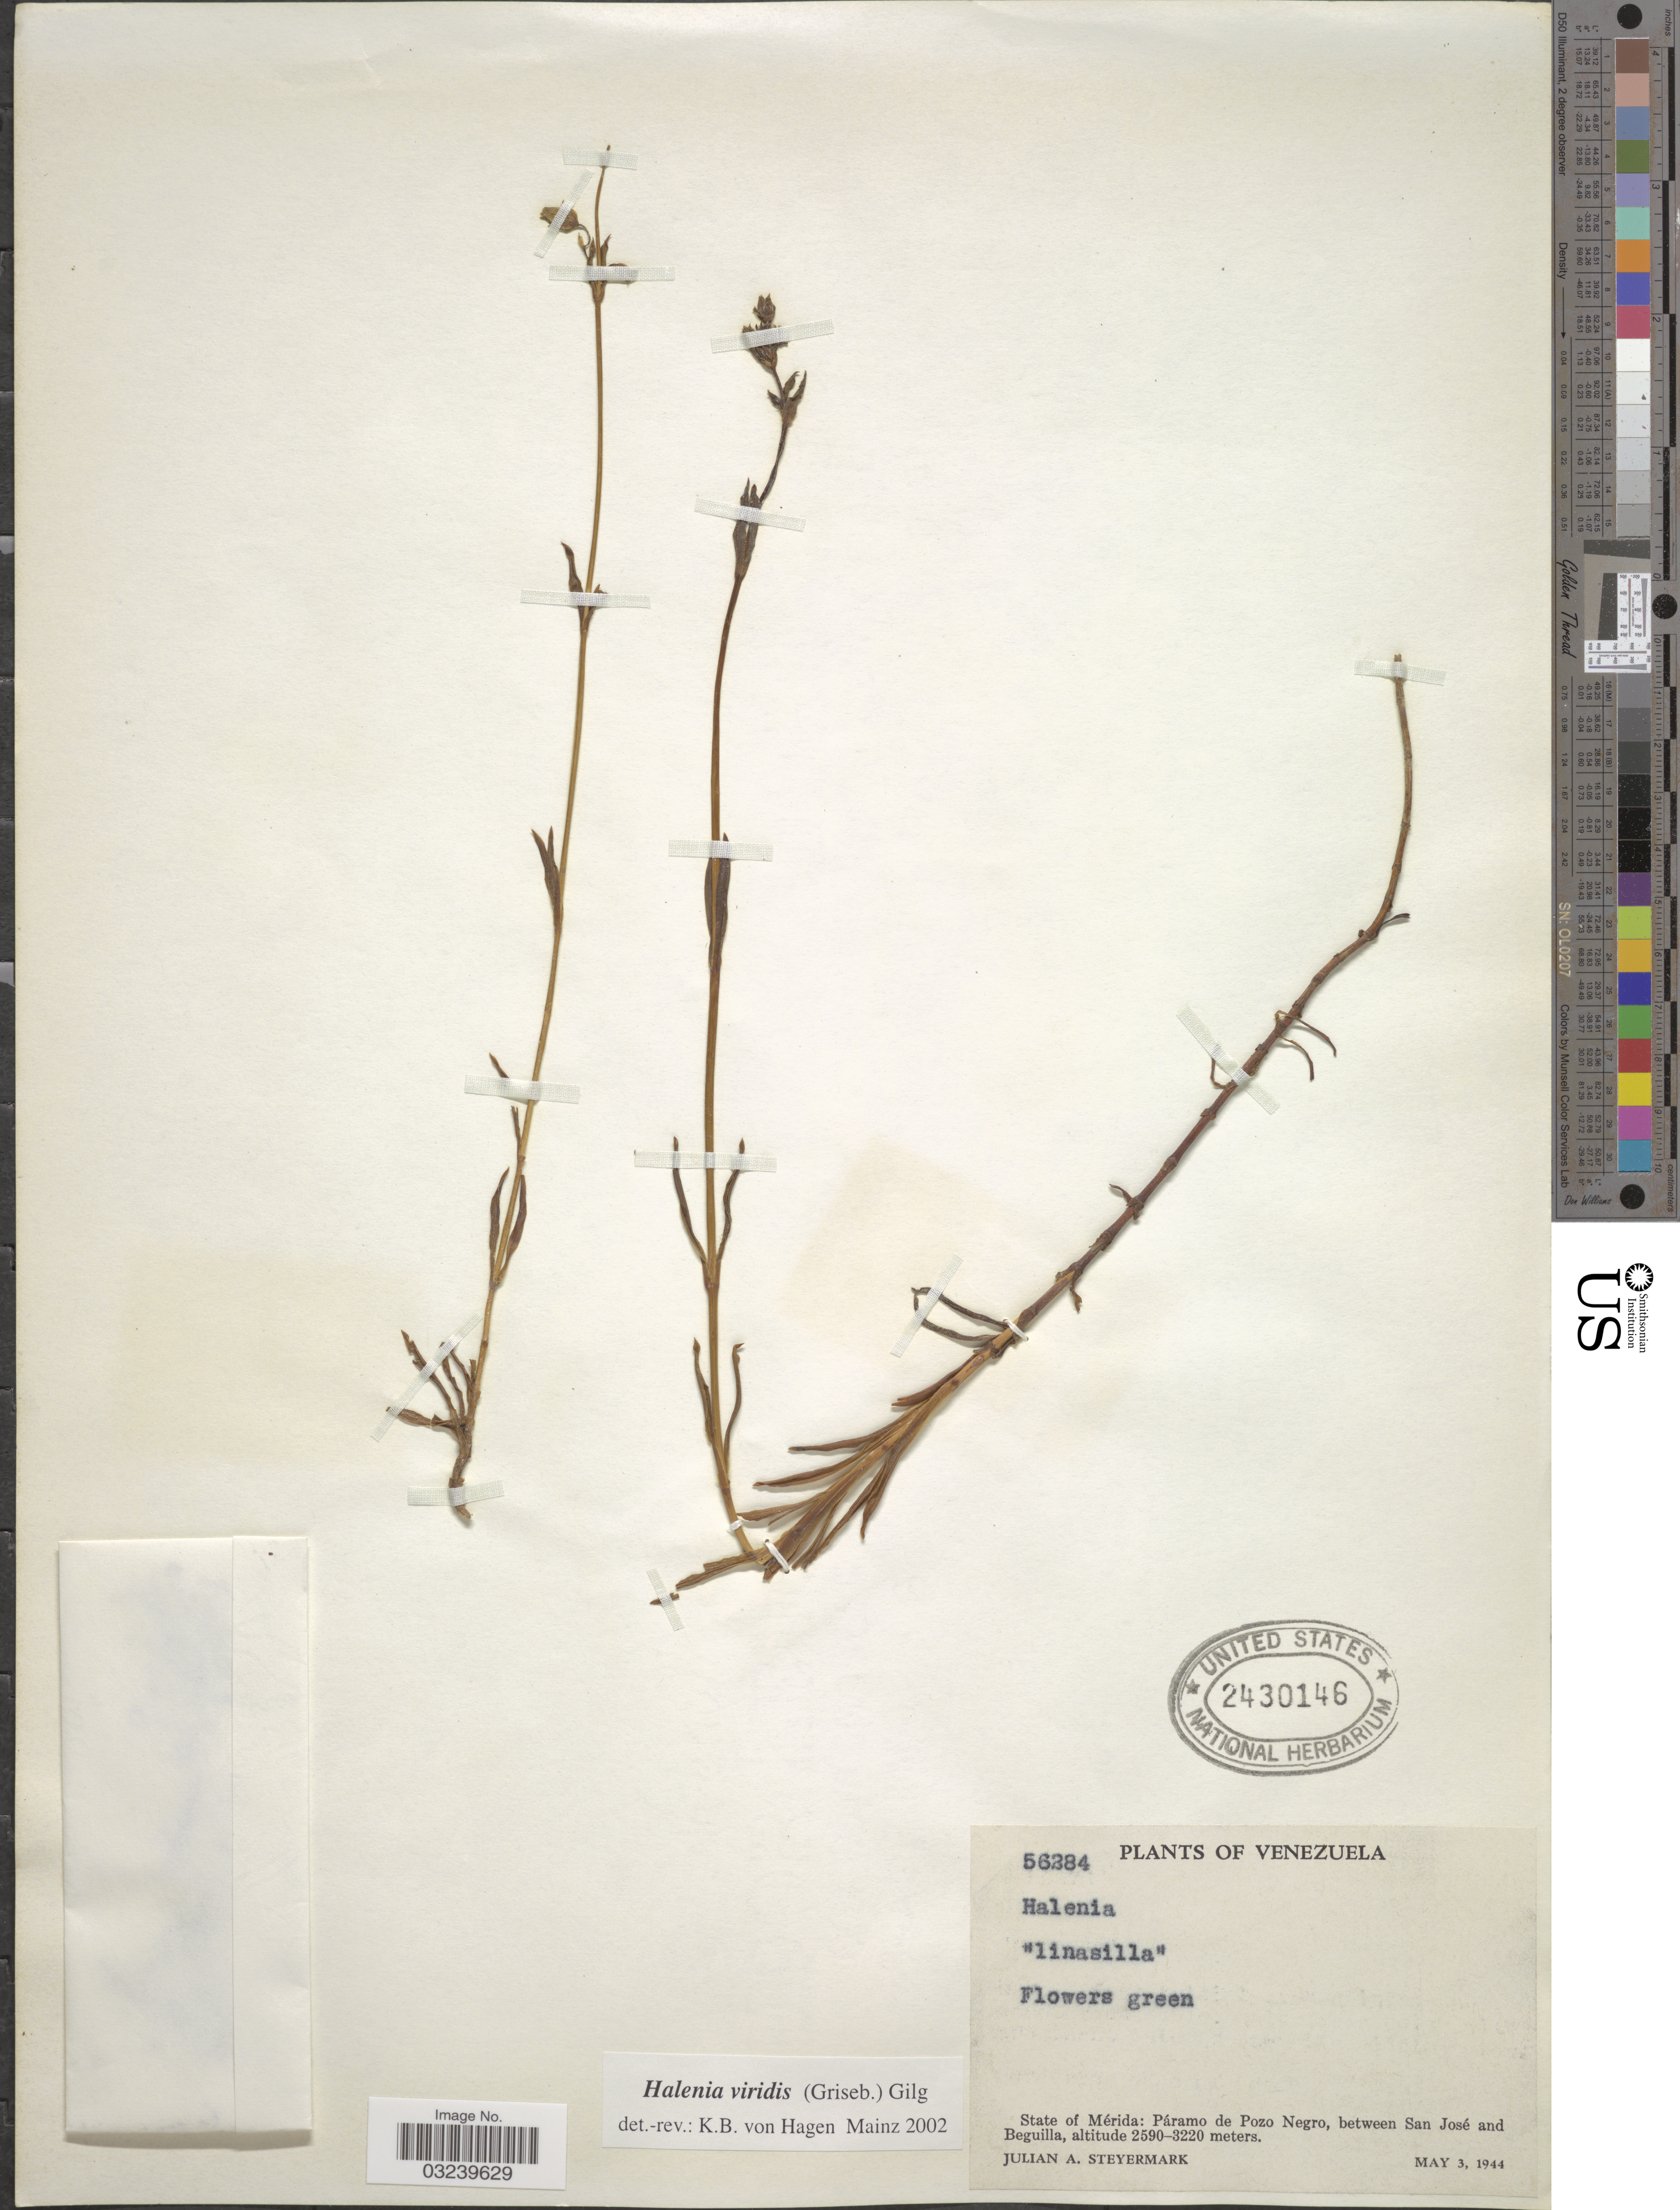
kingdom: Plantae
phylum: Tracheophyta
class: Magnoliopsida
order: Gentianales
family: Gentianaceae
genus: Halenia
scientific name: Halenia viridis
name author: (Griseb.) Gilg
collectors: J. Steyermark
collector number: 56284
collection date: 1944-05-03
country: Venezuela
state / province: Mérida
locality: State of Mérida: Páramo de Pozo Negro, between San José and Beguilla.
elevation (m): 2590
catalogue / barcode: US 2430146